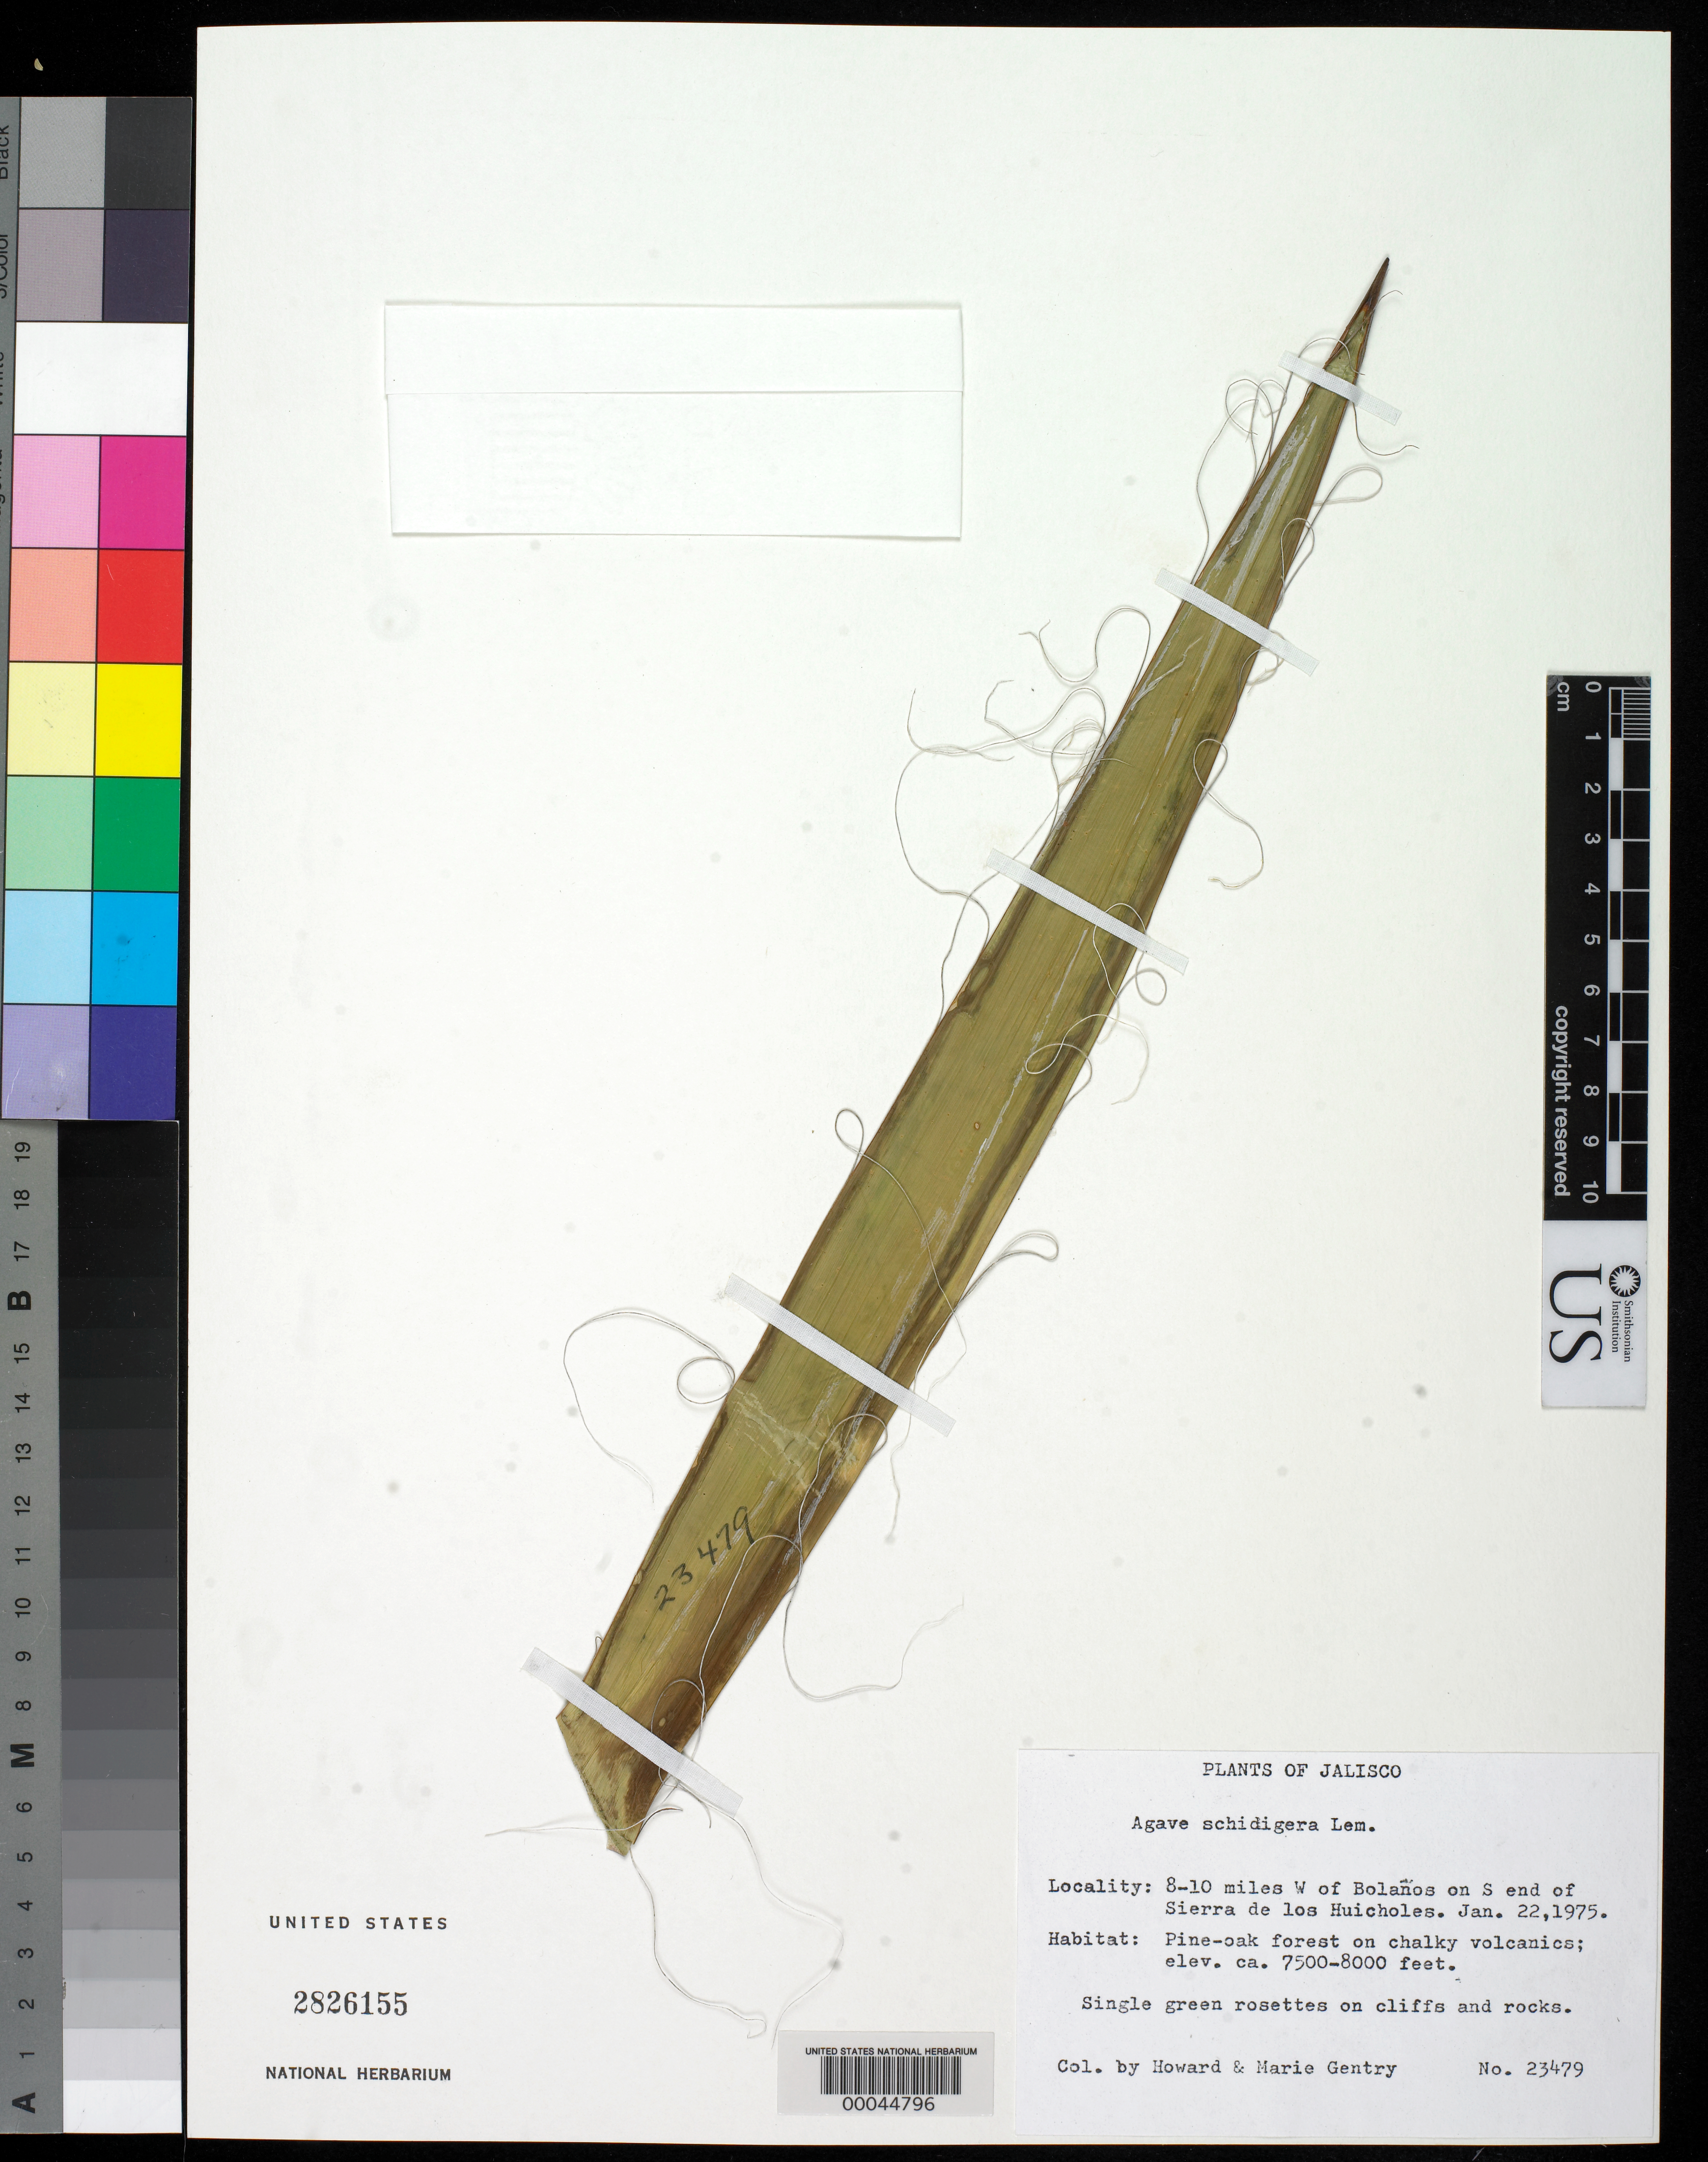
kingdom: Plantae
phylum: Tracheophyta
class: Liliopsida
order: Asparagales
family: Asparagaceae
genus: Agave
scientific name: Agave schidigera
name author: Lem.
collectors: H. S. Gentry & M. Gentry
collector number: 23479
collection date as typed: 22 Jan 1975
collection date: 1975-01-22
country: Mexico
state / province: Jalisco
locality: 8-10 mi W of Bolanos on S end of Sierra de Los Huicholes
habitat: Pine-oak forest on chalky volcanics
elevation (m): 2286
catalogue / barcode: US 2826155